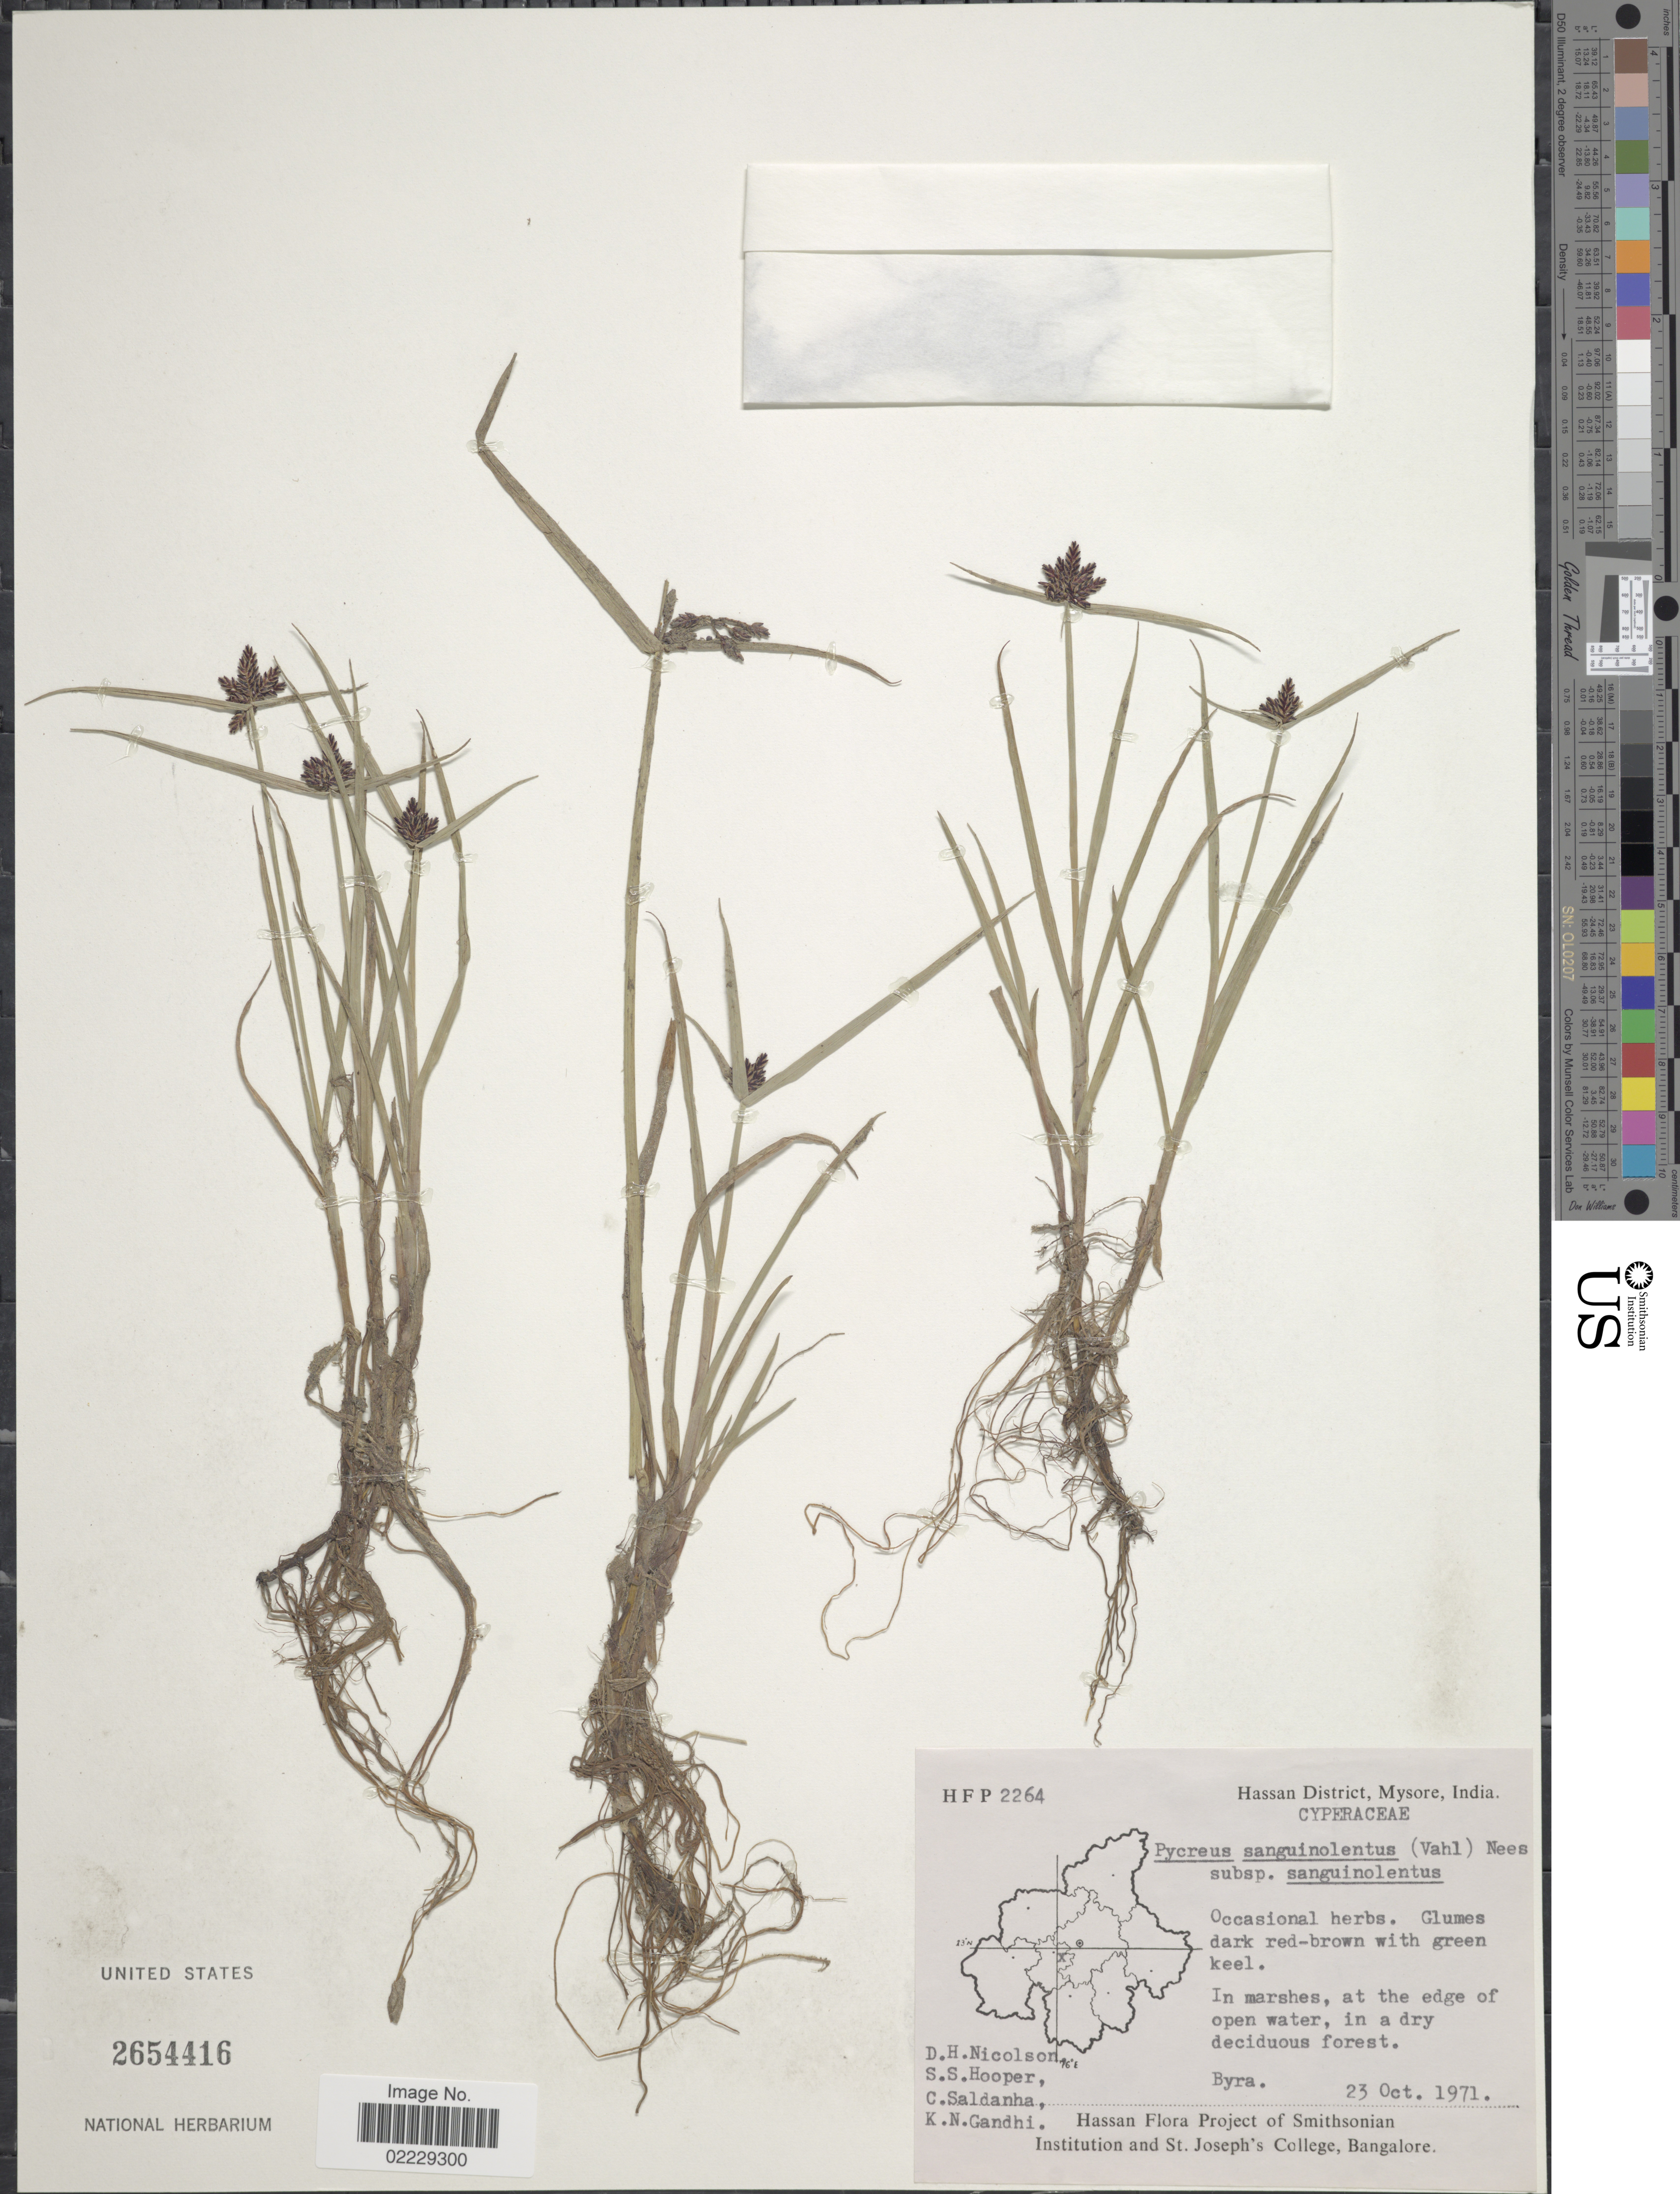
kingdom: Plantae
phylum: Tracheophyta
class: Liliopsida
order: Poales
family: Cyperaceae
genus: Cyperus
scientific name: Cyperus sanguinolentus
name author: Vahl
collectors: D. Nicoloson, S. S. Hooper, C. Saldanha & K. N. Gandhi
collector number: HFP2264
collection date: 1971-10-23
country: India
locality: Hassan District, Mysore, Byra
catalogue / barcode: US 2654416